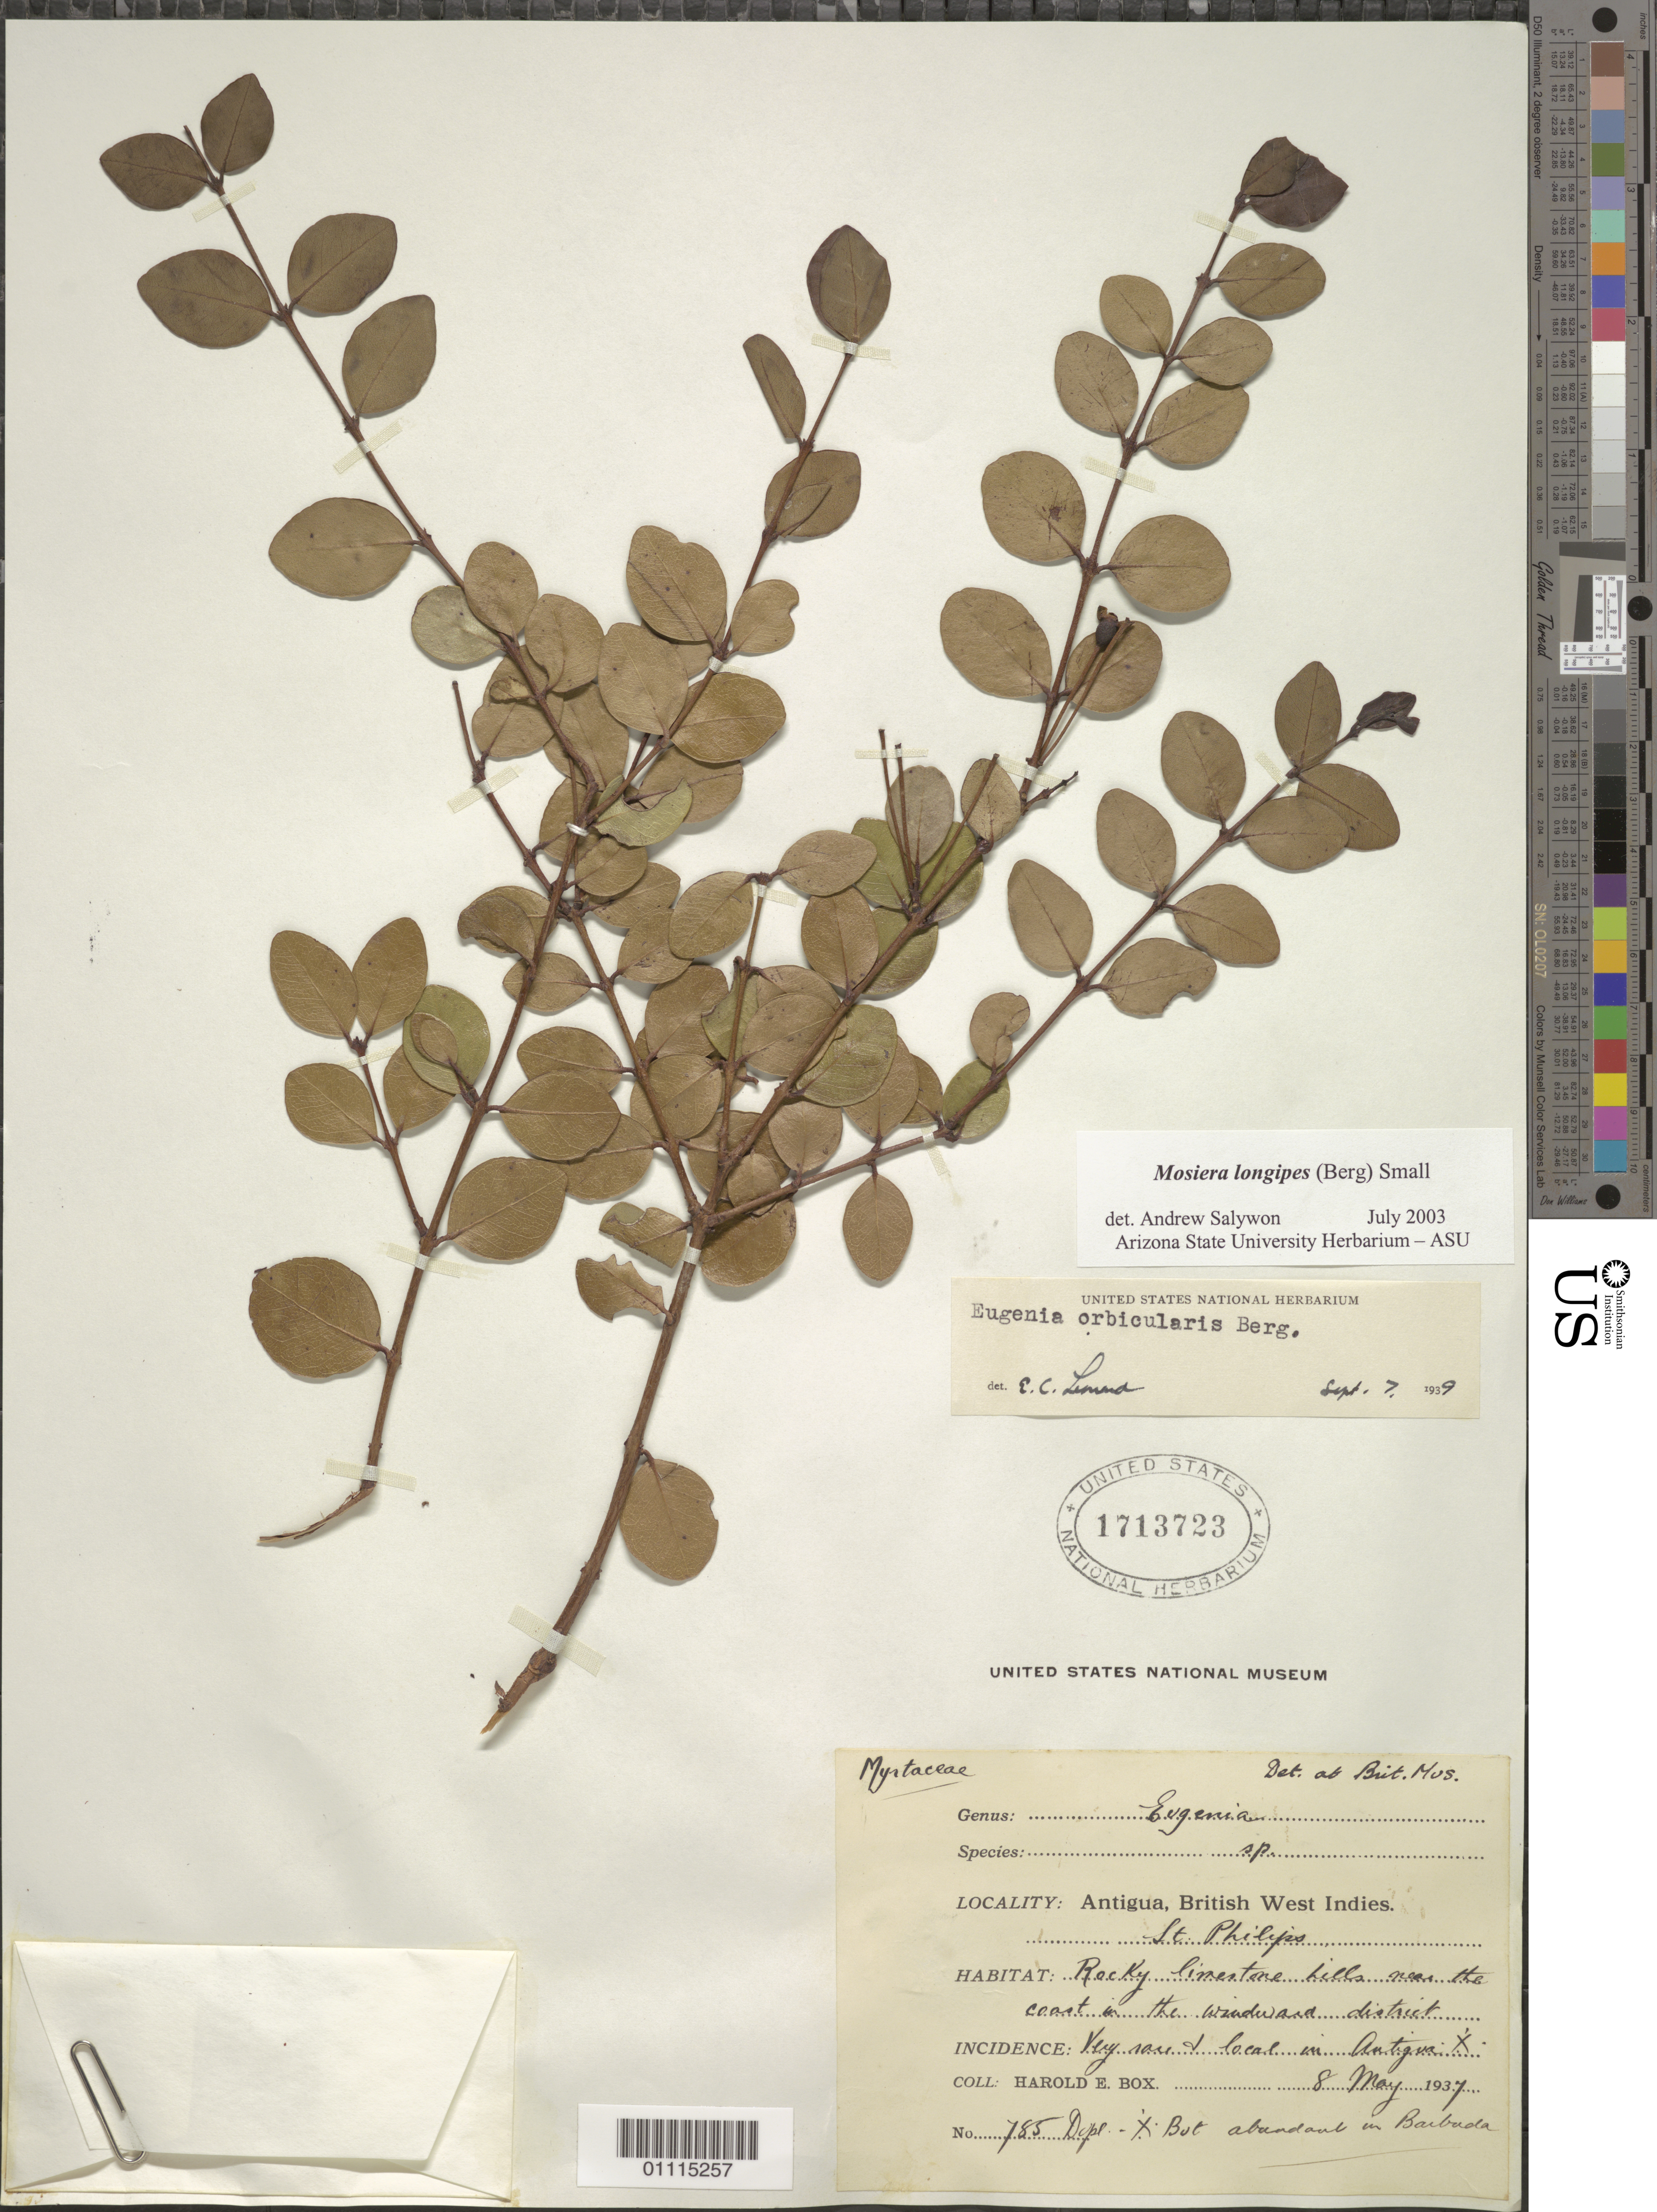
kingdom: Plantae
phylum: Tracheophyta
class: Magnoliopsida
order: Myrtales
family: Myrtaceae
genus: Mosiera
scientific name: Mosiera longipes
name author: (O. Berg) Small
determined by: Salywon, A. M., (ASU)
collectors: H. E. Box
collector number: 785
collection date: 1937-05-08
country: Antigua and Barbuda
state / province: Saint Philip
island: Antigua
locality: Windward District.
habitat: Rocky limestone hills near the coast. Very rare and local in antigua, abundant in Barbuda.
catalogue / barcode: US 1713723